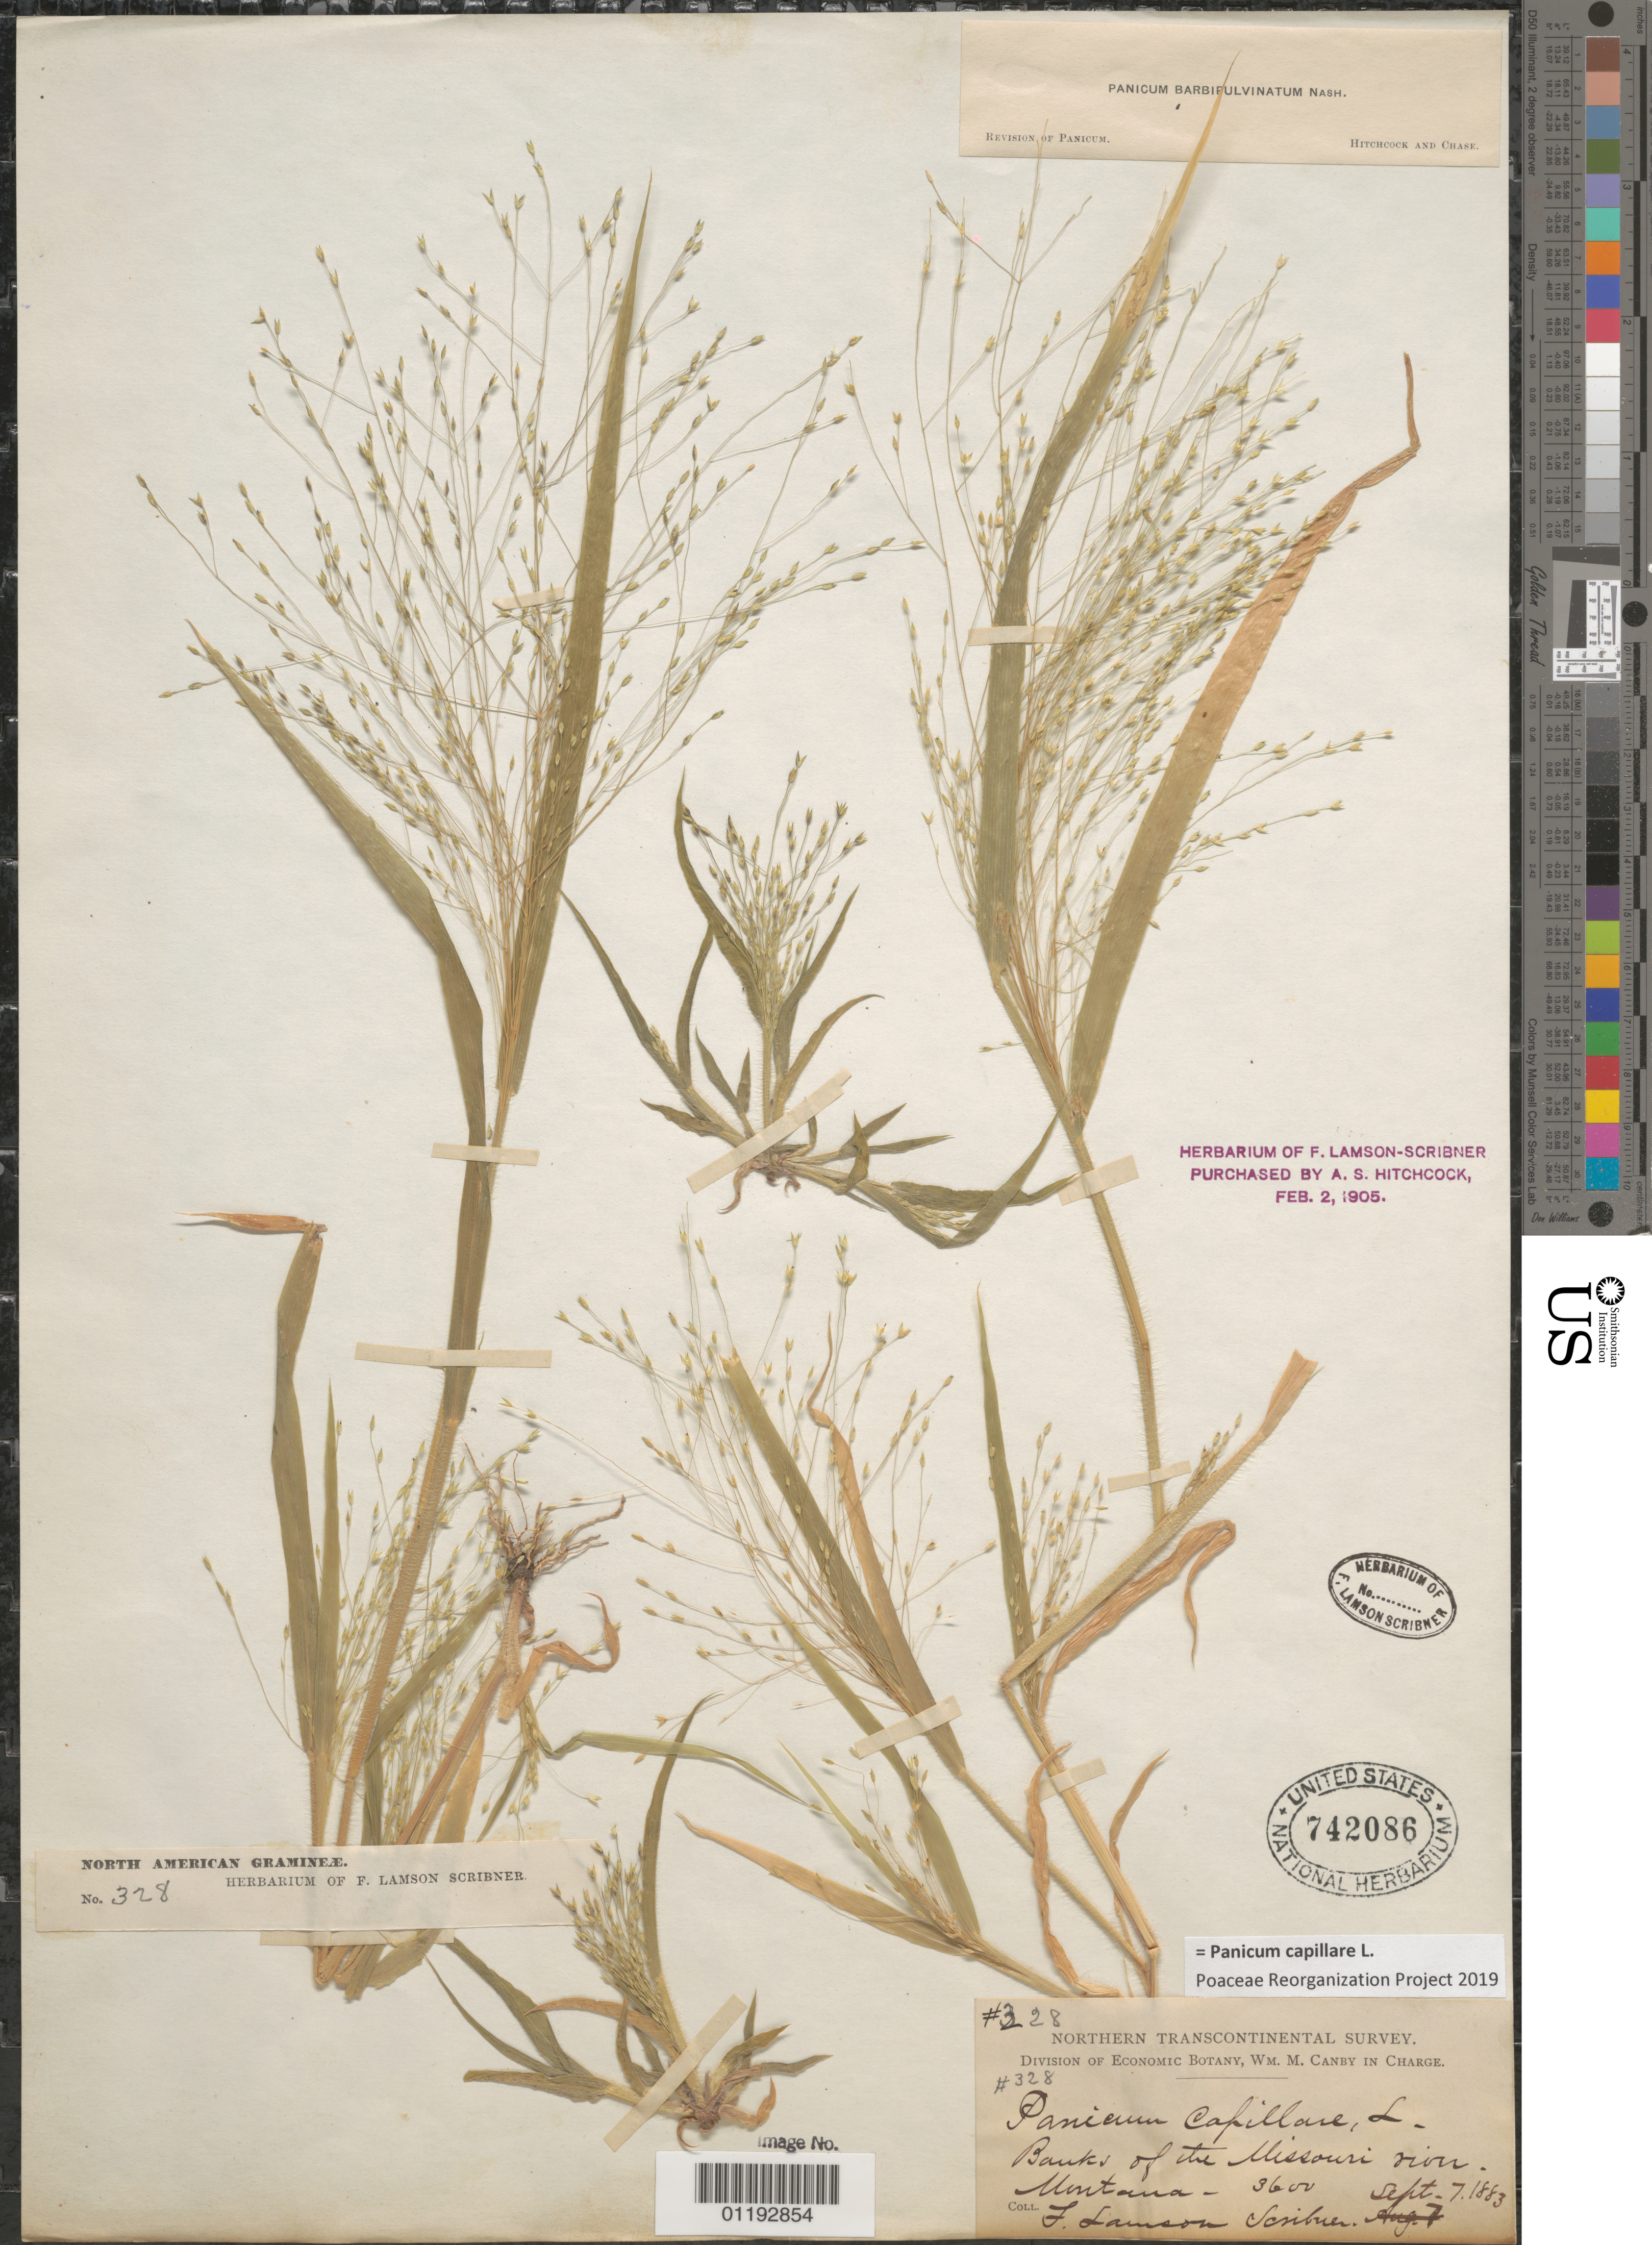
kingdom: Plantae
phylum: Tracheophyta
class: Liliopsida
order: Poales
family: Poaceae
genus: Panicum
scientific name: Panicum capillare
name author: L.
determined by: Poaceae Reorganization Project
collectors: F. L. Scribner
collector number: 328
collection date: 1883-09-07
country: United States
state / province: Montana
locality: Missouri River.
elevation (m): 1097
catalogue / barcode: US 742086